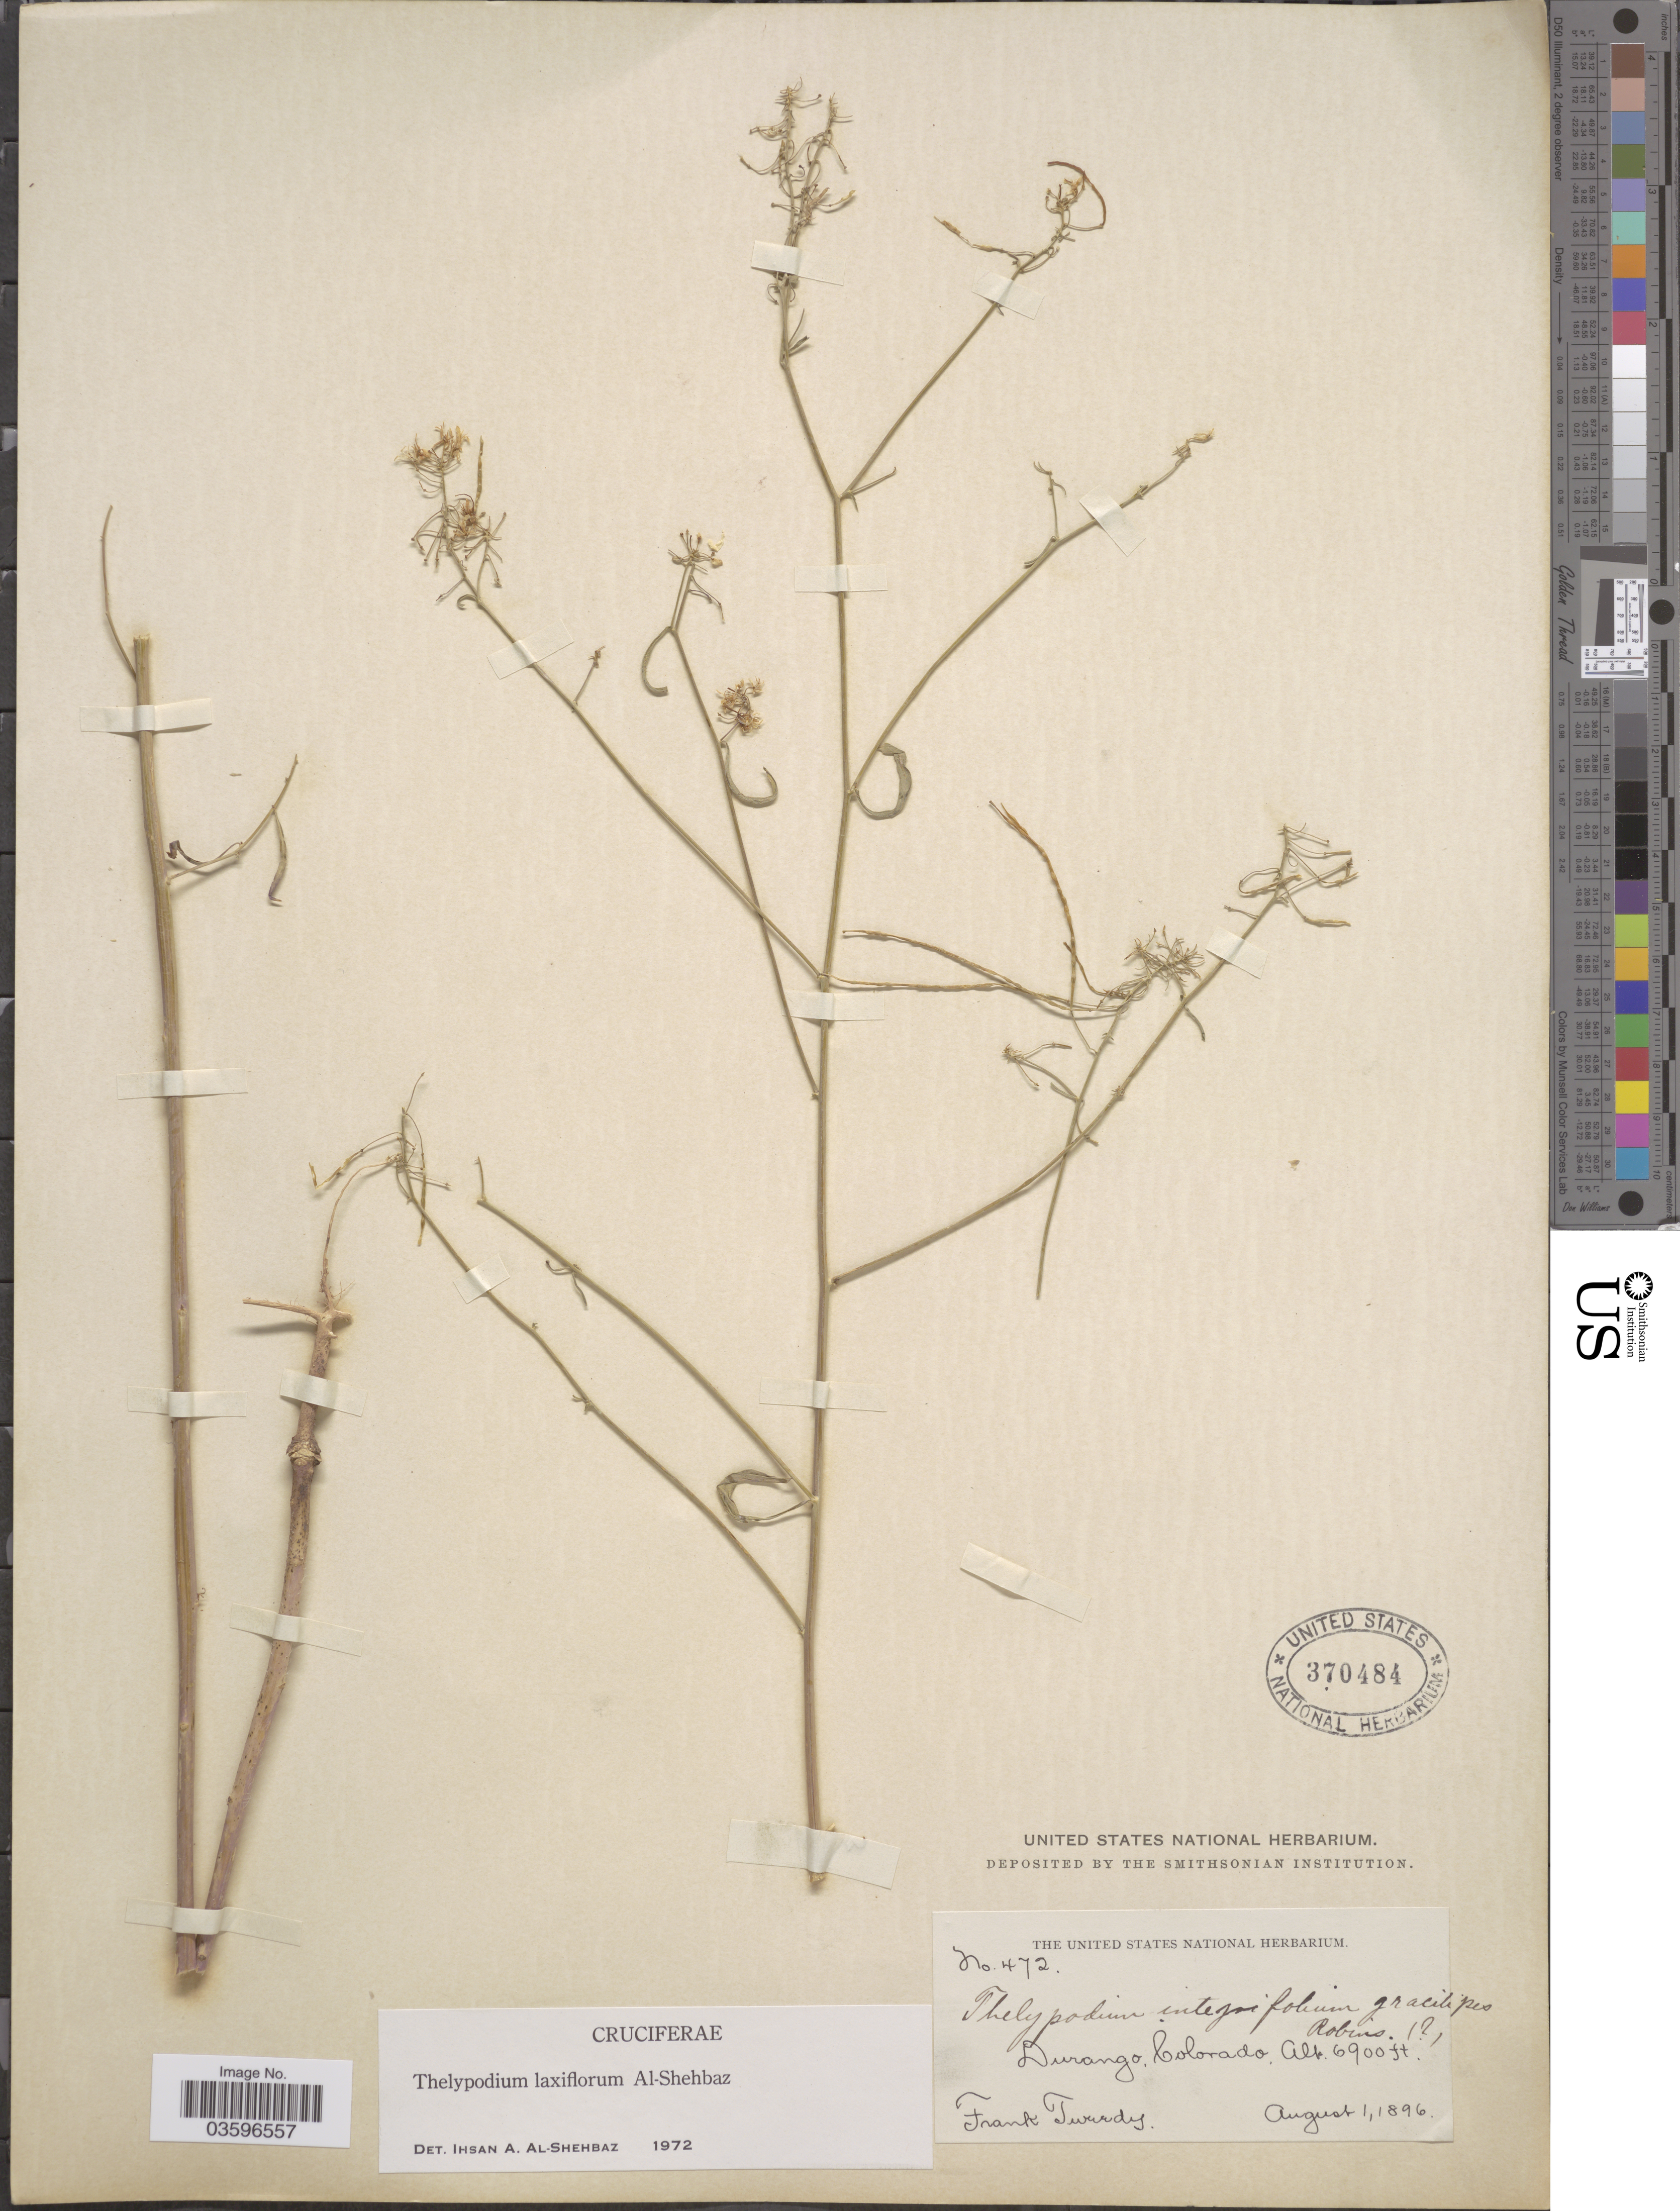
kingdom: Plantae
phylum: Tracheophyta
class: Magnoliopsida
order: Brassicales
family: Brassicaceae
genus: Thelypodium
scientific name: Thelypodium laxiflorum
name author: Al-Shehbaz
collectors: F. Tweedy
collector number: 472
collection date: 1896-08-01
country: United States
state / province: Colorado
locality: Durango.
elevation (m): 2103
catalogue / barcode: US 370484